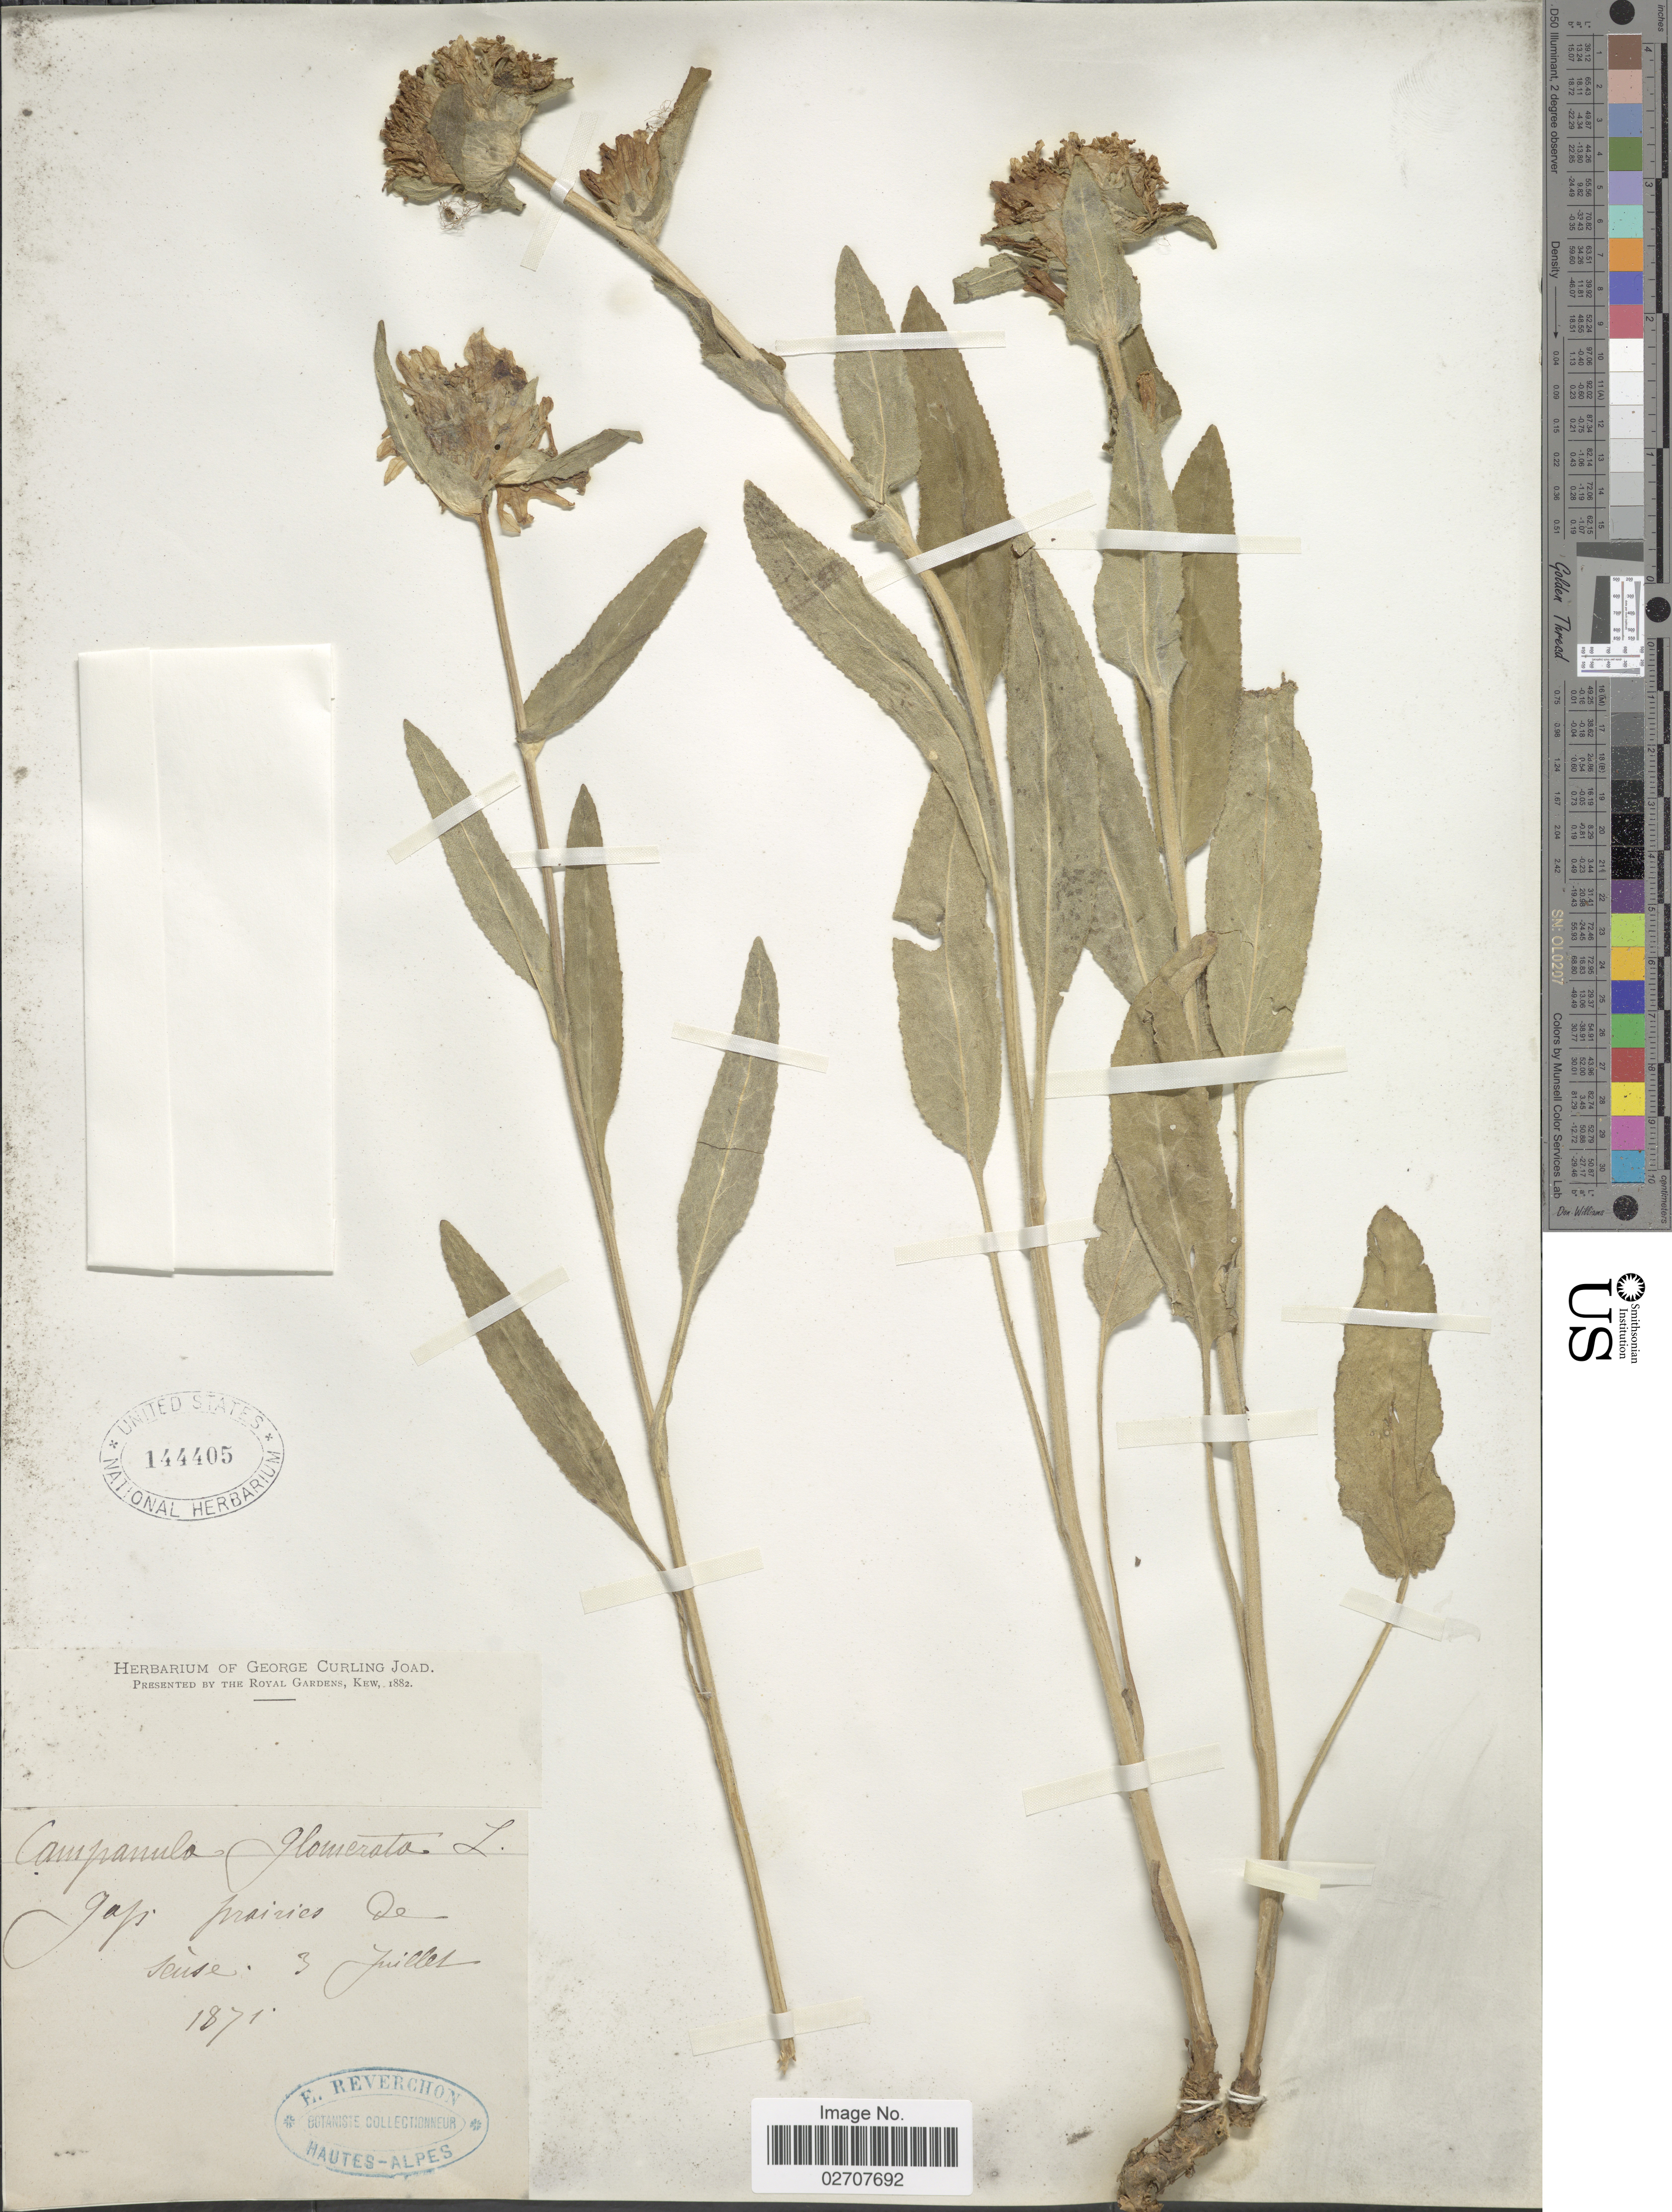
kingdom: Plantae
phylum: Tracheophyta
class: Magnoliopsida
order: Asterales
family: Campanulaceae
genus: Campanula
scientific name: Campanula glomerata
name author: L.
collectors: E. Reverchon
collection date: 1871-07-03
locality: Gap, prairies de seuse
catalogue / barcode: US 144405